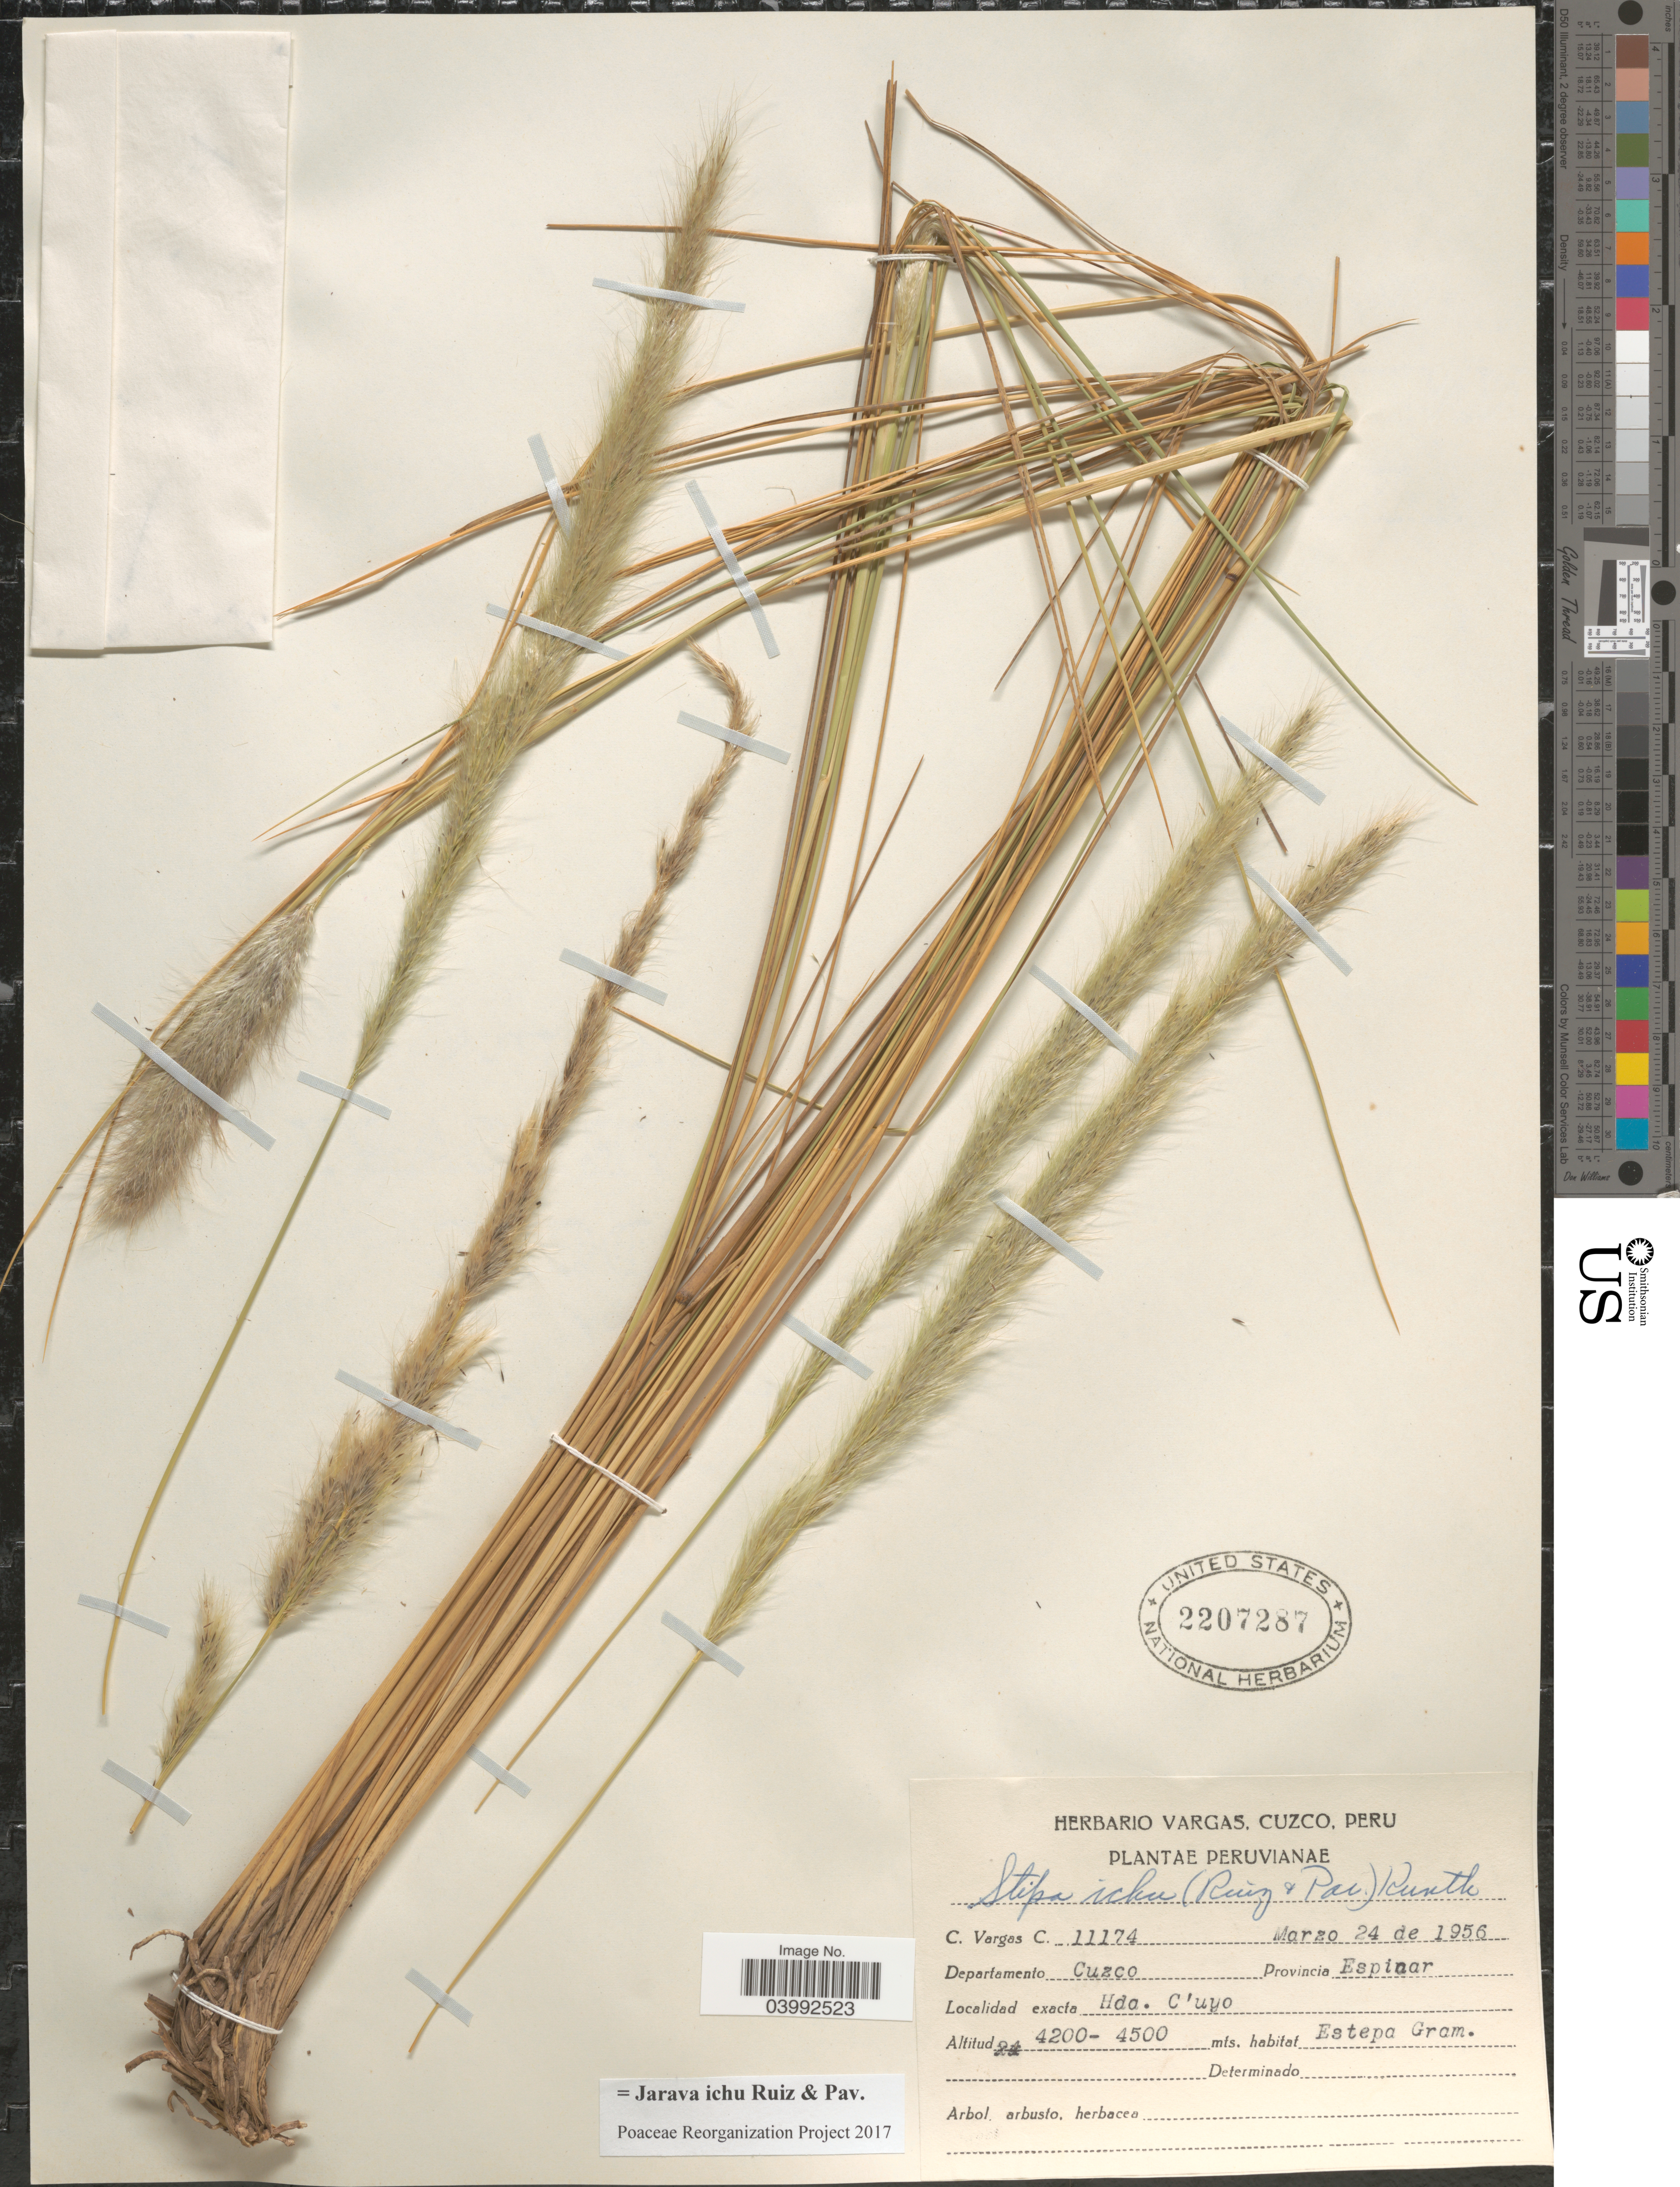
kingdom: Plantae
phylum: Tracheophyta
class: Liliopsida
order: Poales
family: Poaceae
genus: Jarava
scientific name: Jarava ichu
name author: Ruiz & Pav.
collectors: C. Vargas Calderón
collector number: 11174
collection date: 1956-03-24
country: Peru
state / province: Cusco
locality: Departamento Cuzco. Provincia Espinar. Hda. C'uyo.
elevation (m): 4200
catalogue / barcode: US 2207287